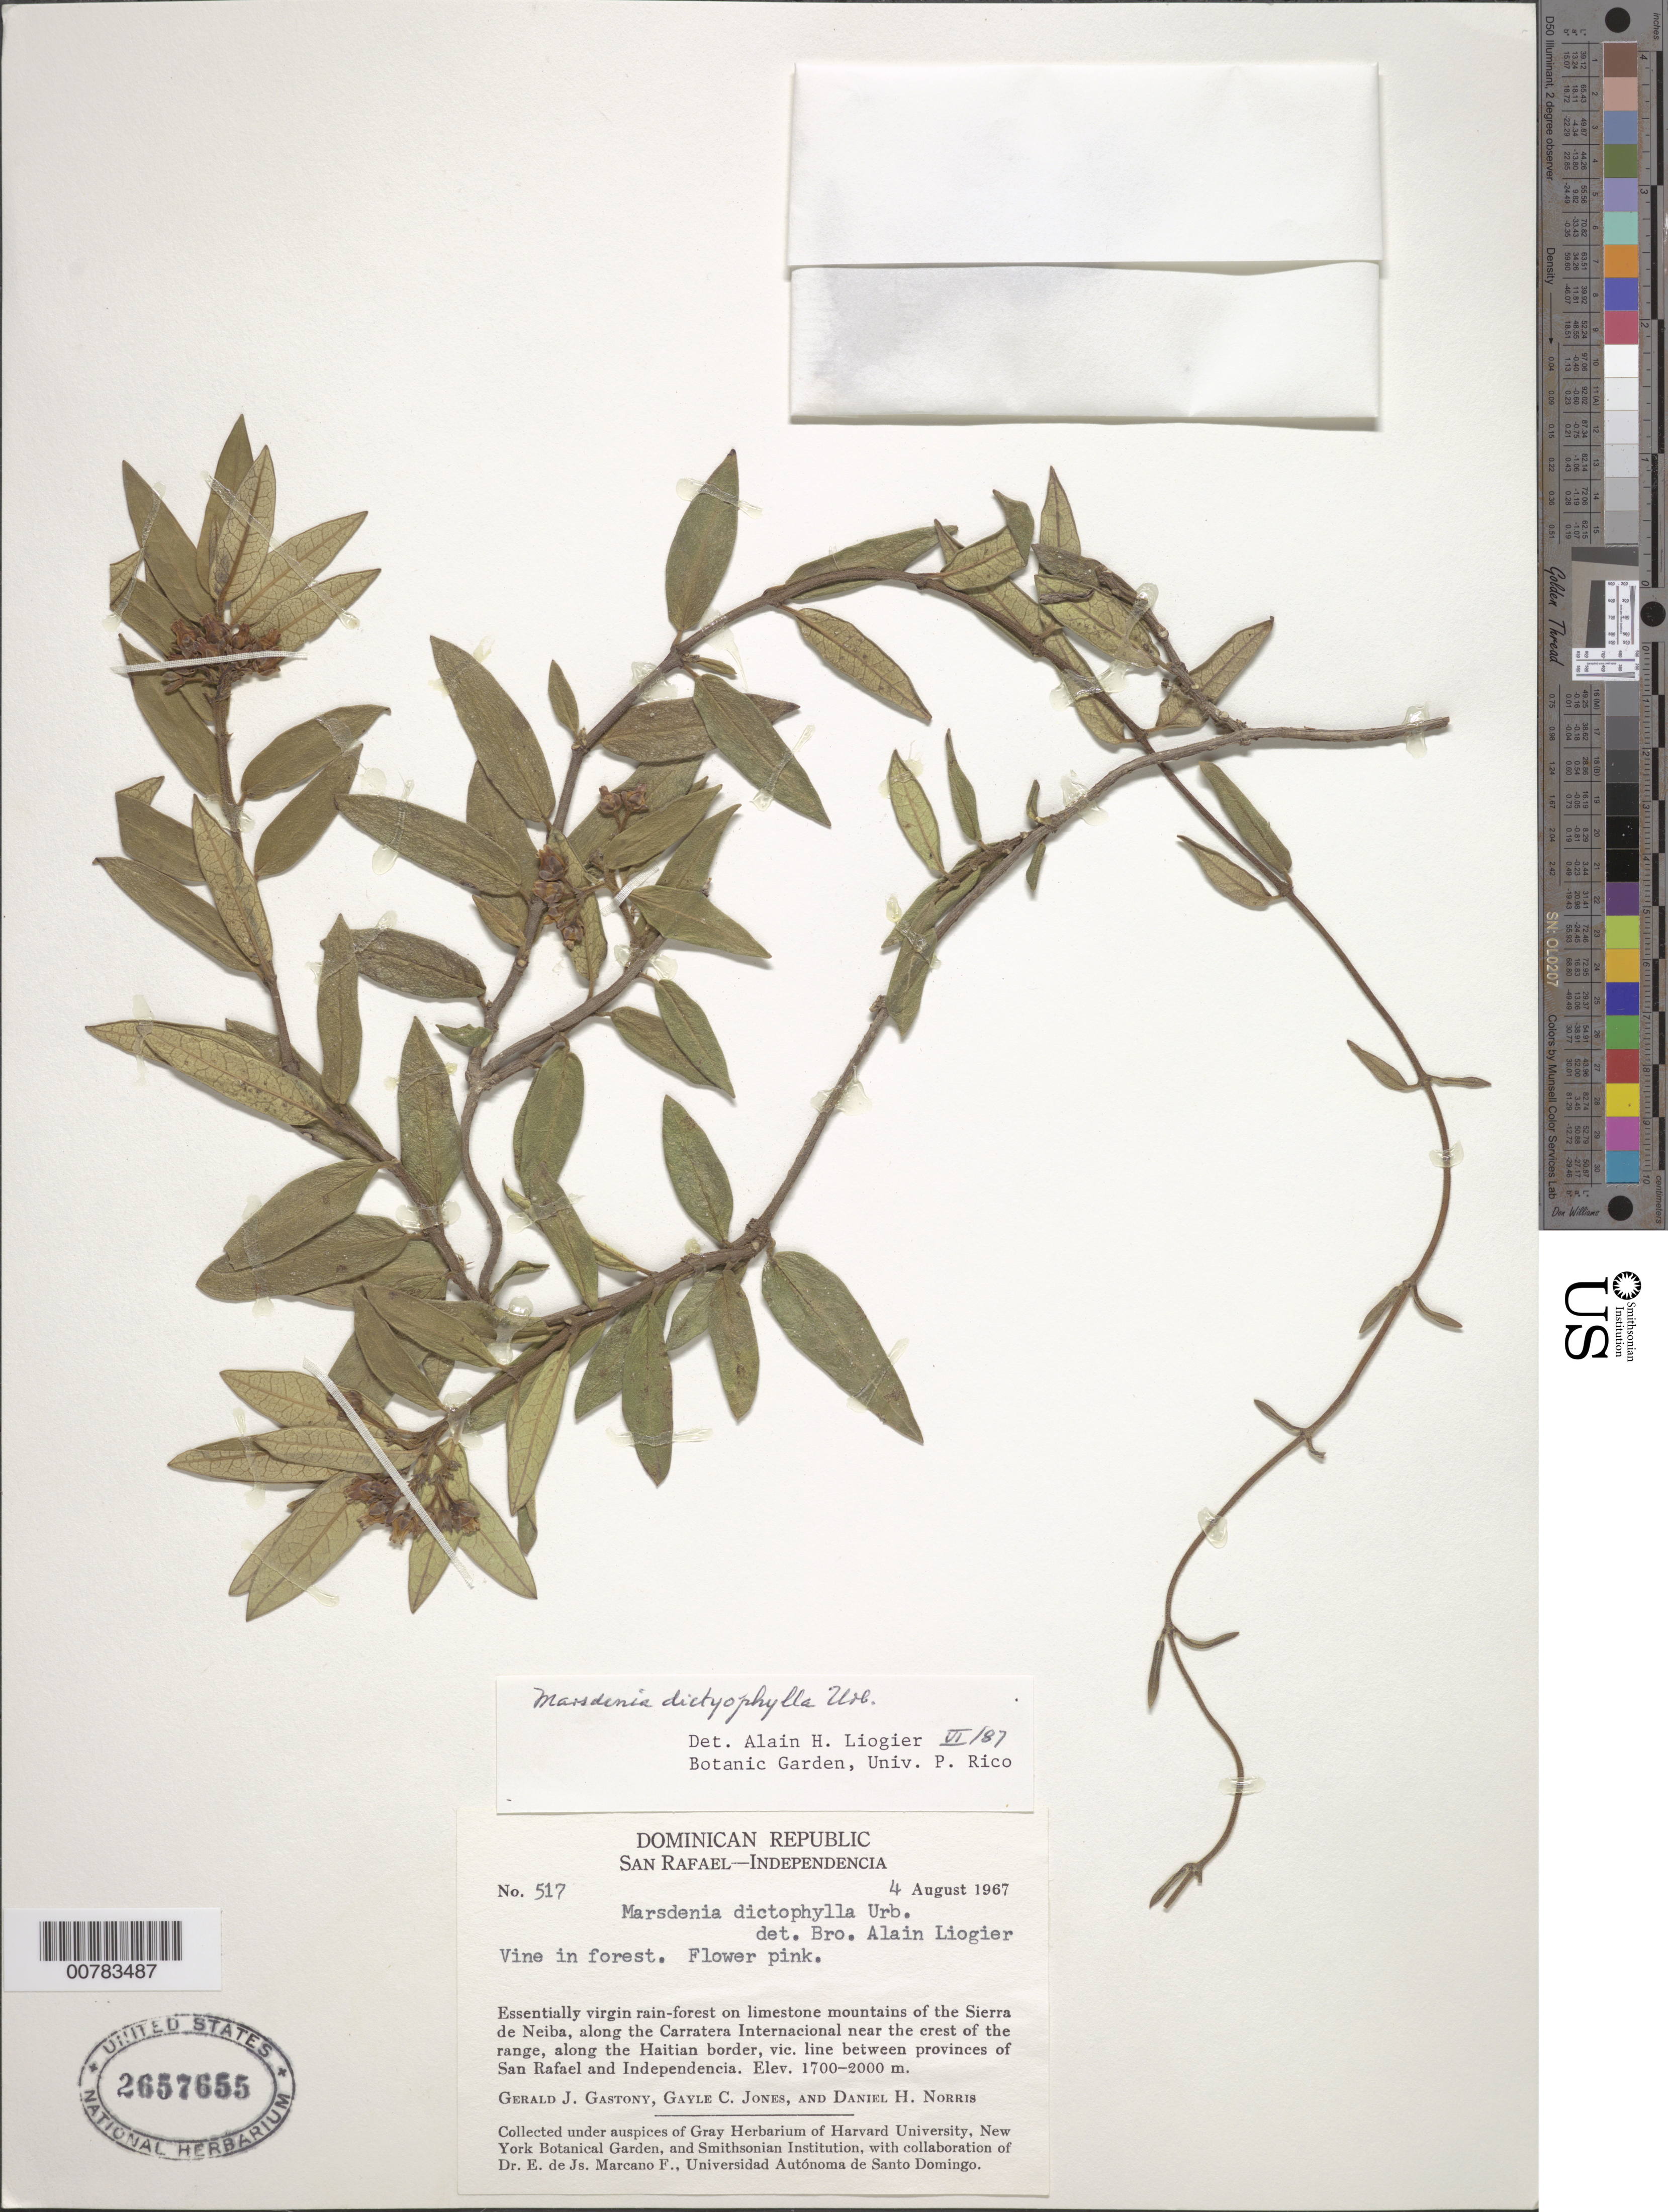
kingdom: Plantae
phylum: Tracheophyta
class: Magnoliopsida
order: Gentianales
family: Apocynaceae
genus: Marsdenia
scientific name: Marsdenia dictyophylla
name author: Urb.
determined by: Liogier, Alain H.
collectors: G. Gastony, G. C. Jones & D. H. Norris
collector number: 517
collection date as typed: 04 Aug 1967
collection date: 1967-08-04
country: Dominican Republic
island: Hispaniola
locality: Vic. Line between provinces of San Rafael and Independencia, along the Carretera Internacional near the crest of the range, along the Haitian border, Sierra De Neiba.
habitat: Essentialy virgin rain-forest on limestone mountains.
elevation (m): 1700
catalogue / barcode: US 2657655